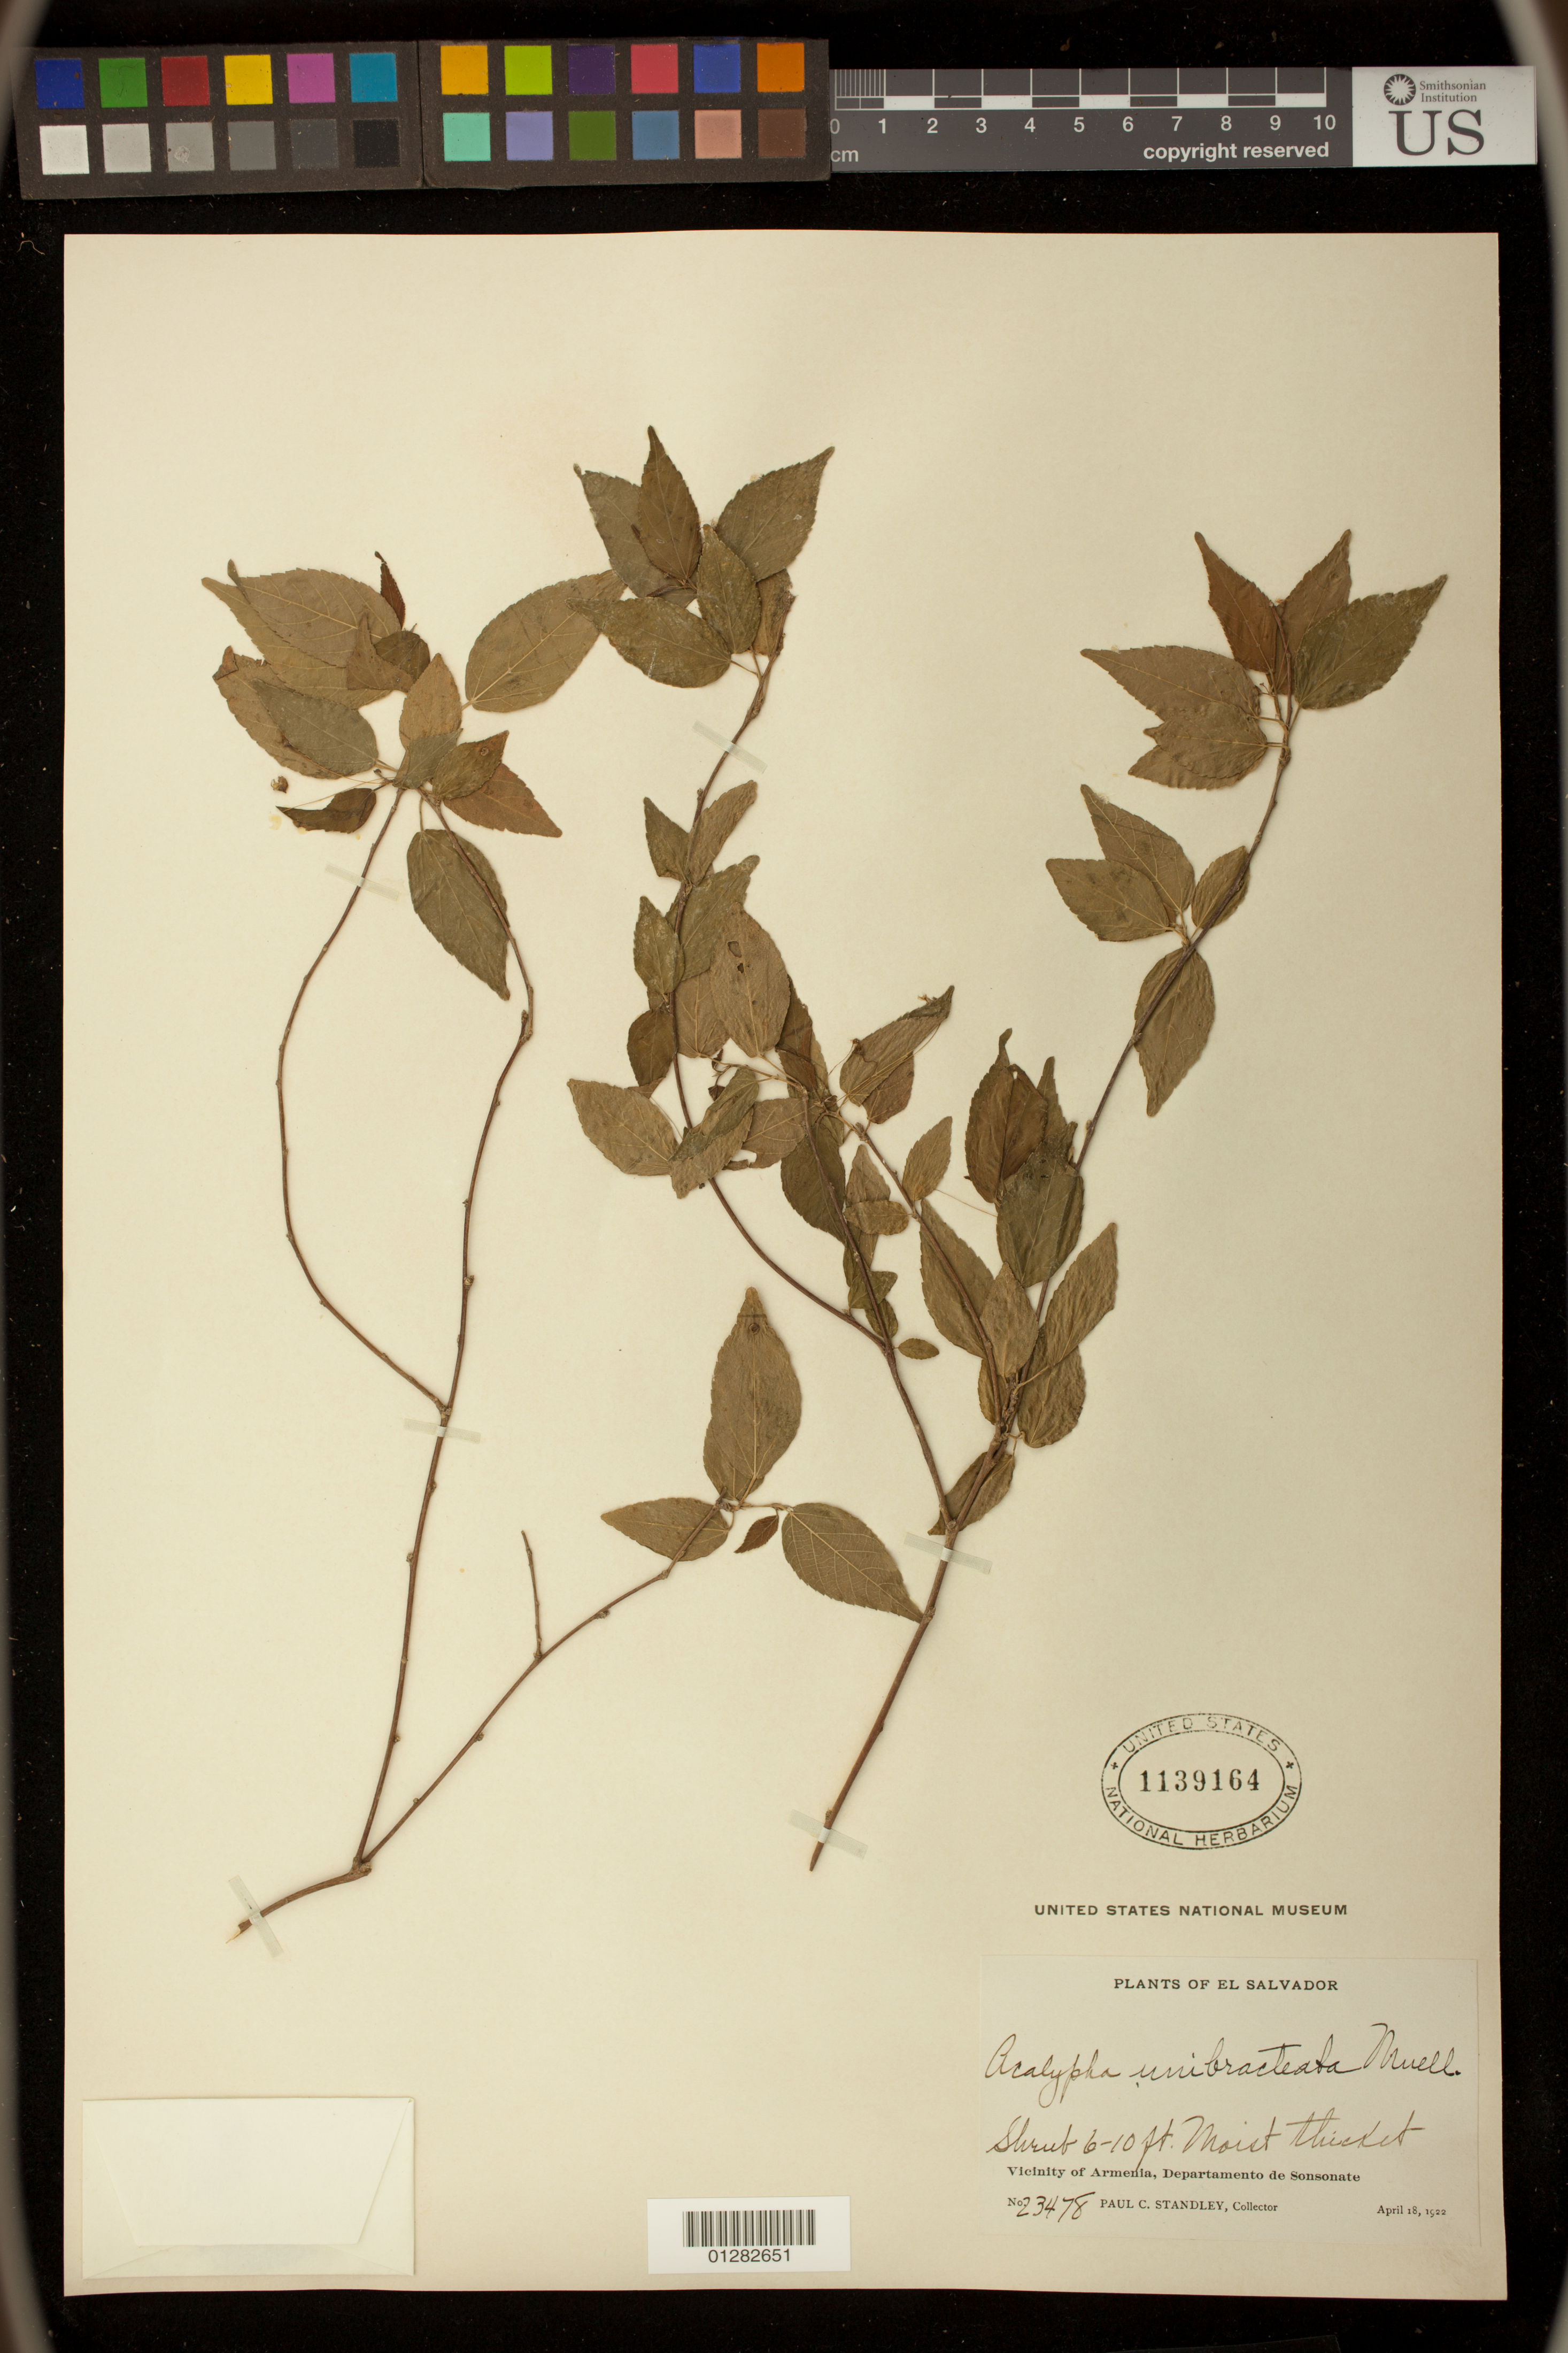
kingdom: Plantae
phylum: Tracheophyta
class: Magnoliopsida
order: Malpighiales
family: Euphorbiaceae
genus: Acalypha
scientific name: Acalypha unibracteata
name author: Müll. Arg.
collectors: L. O. Williams, A. Molina R. & T. P. Williams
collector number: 23478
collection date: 1922-04-18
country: El Salvador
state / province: Sonsonate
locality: Vicinity of Armenia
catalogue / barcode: US 1139164